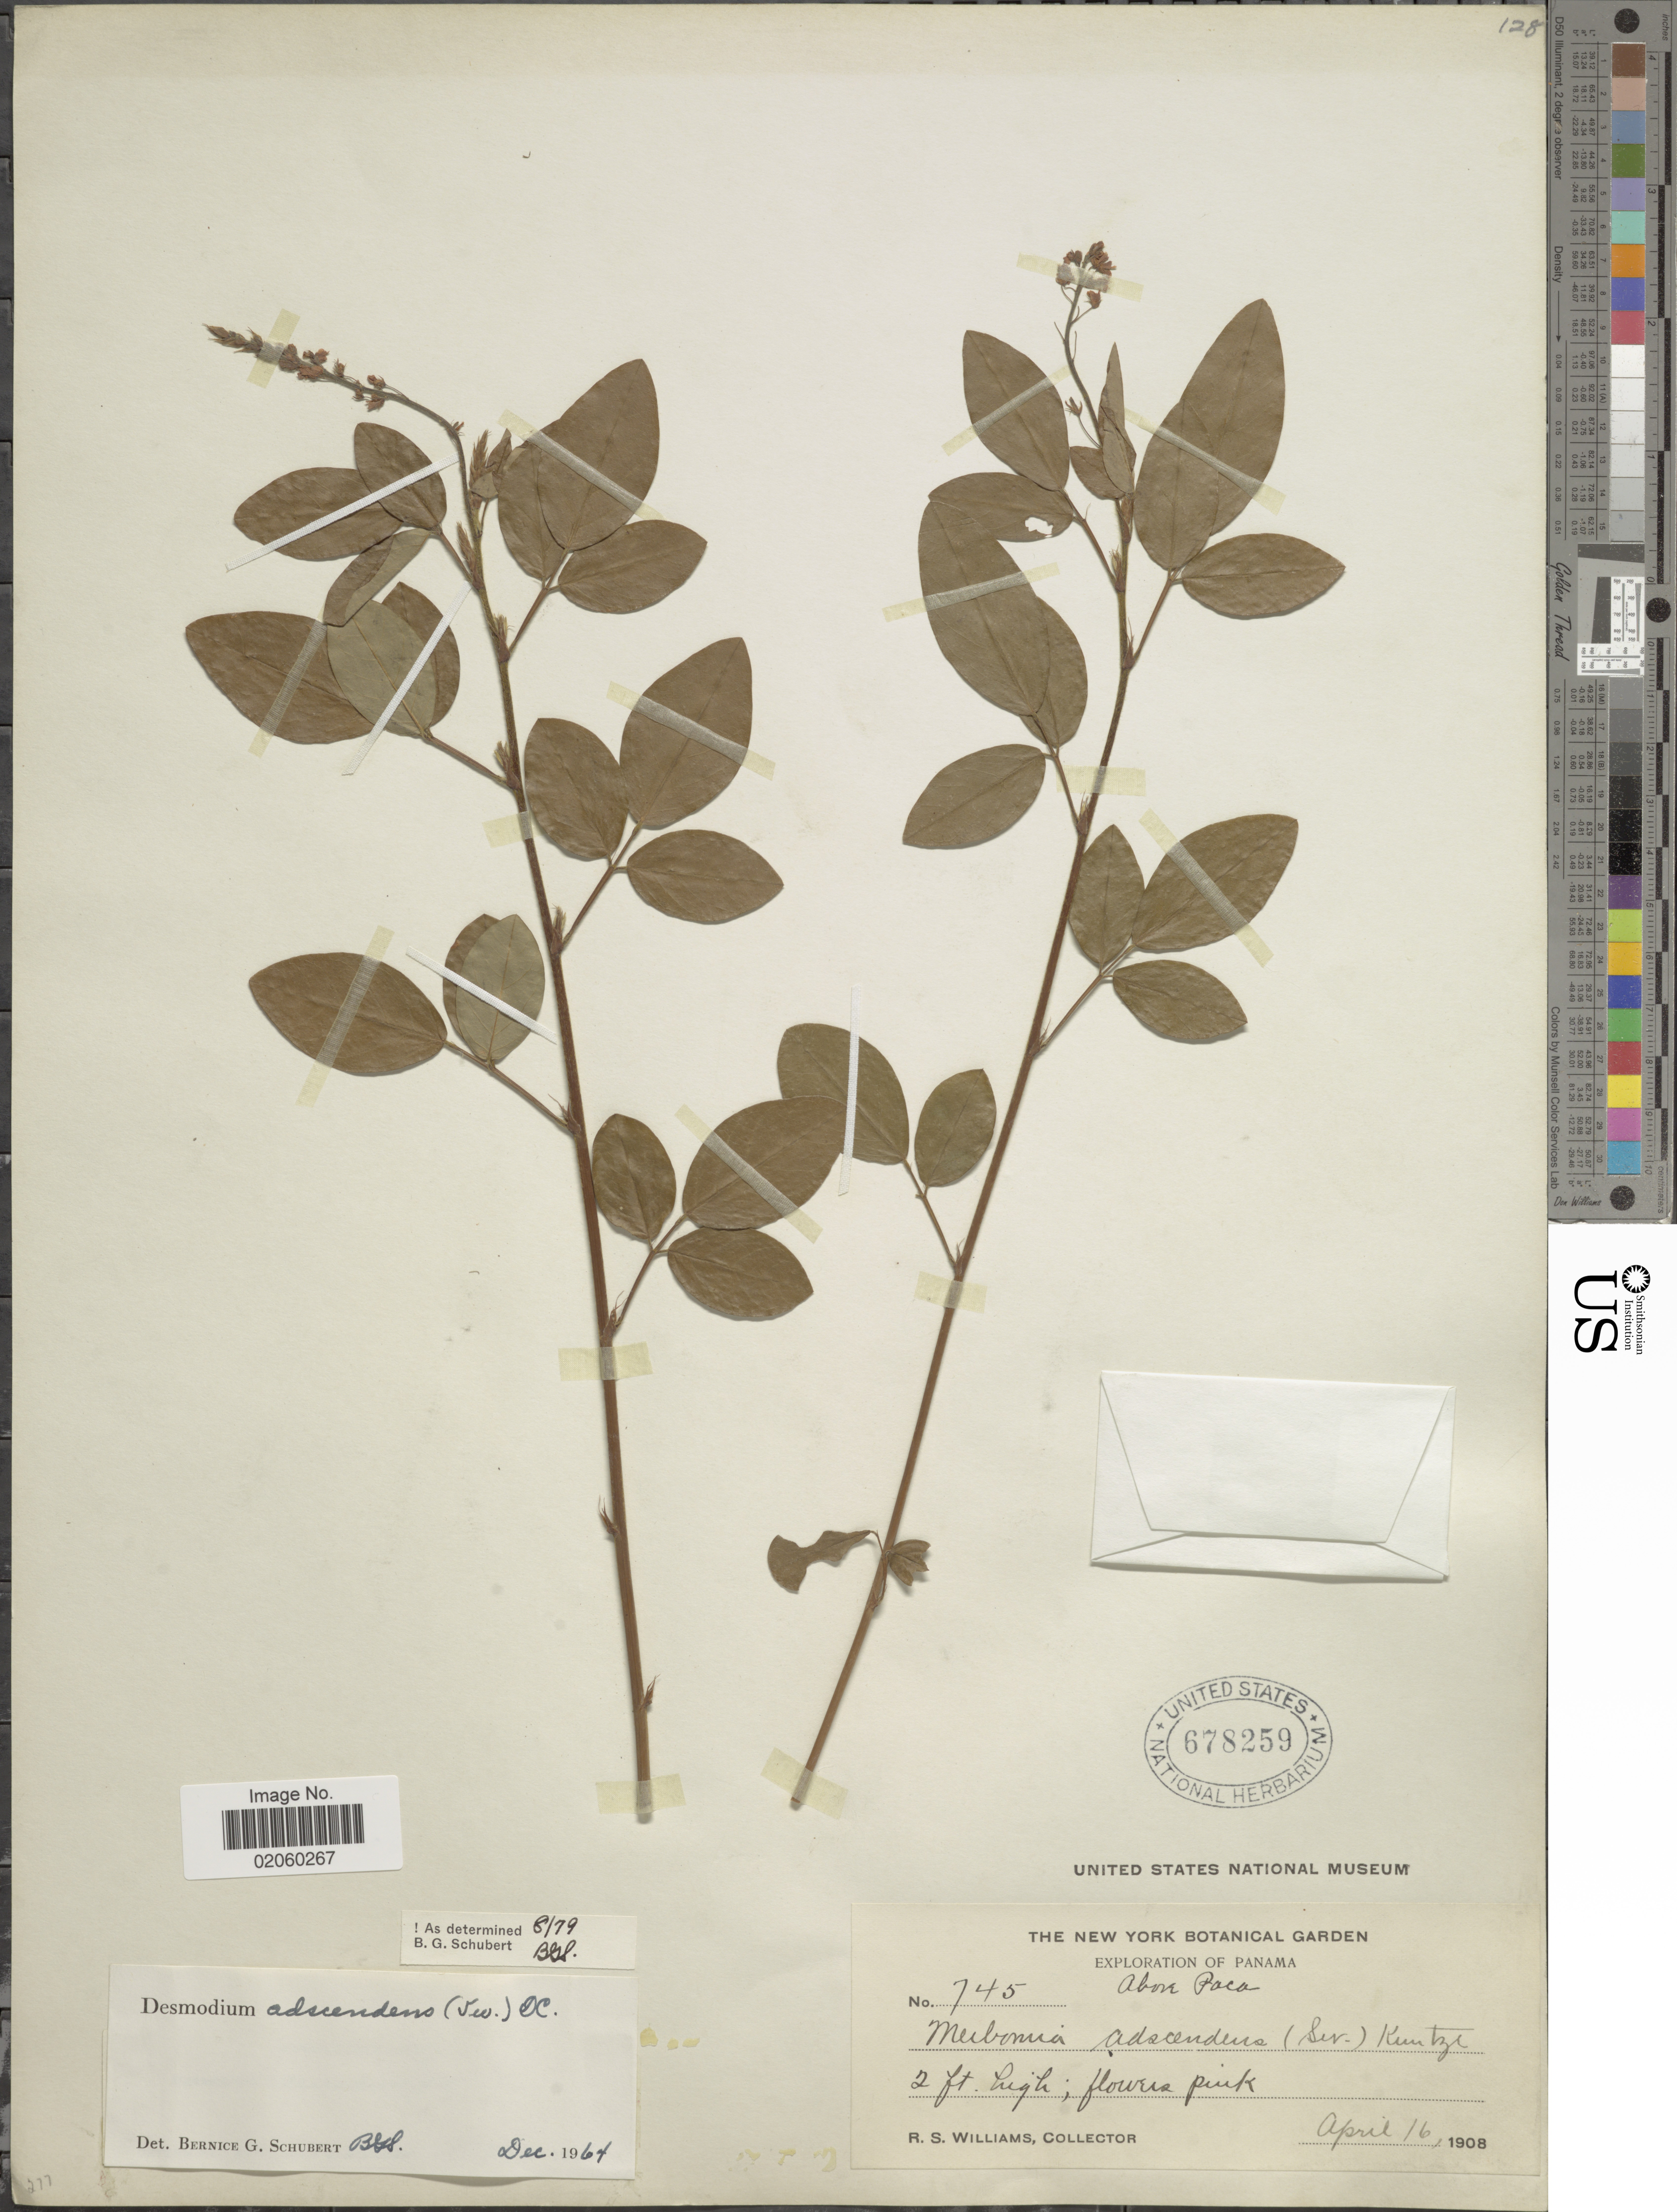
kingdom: Plantae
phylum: Tracheophyta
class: Magnoliopsida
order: Fabales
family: Fabaceae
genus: Grona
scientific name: Grona adscendens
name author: (Sw.) H. Ohashi & K. Ohashi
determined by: Strong, Mark T., (BOT), Smithsonian Institution - National Museum of Natural History (UNITED STATES)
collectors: R. S. Williams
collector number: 745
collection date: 1908-04-16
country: Panama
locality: Above Paca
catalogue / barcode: US 678259